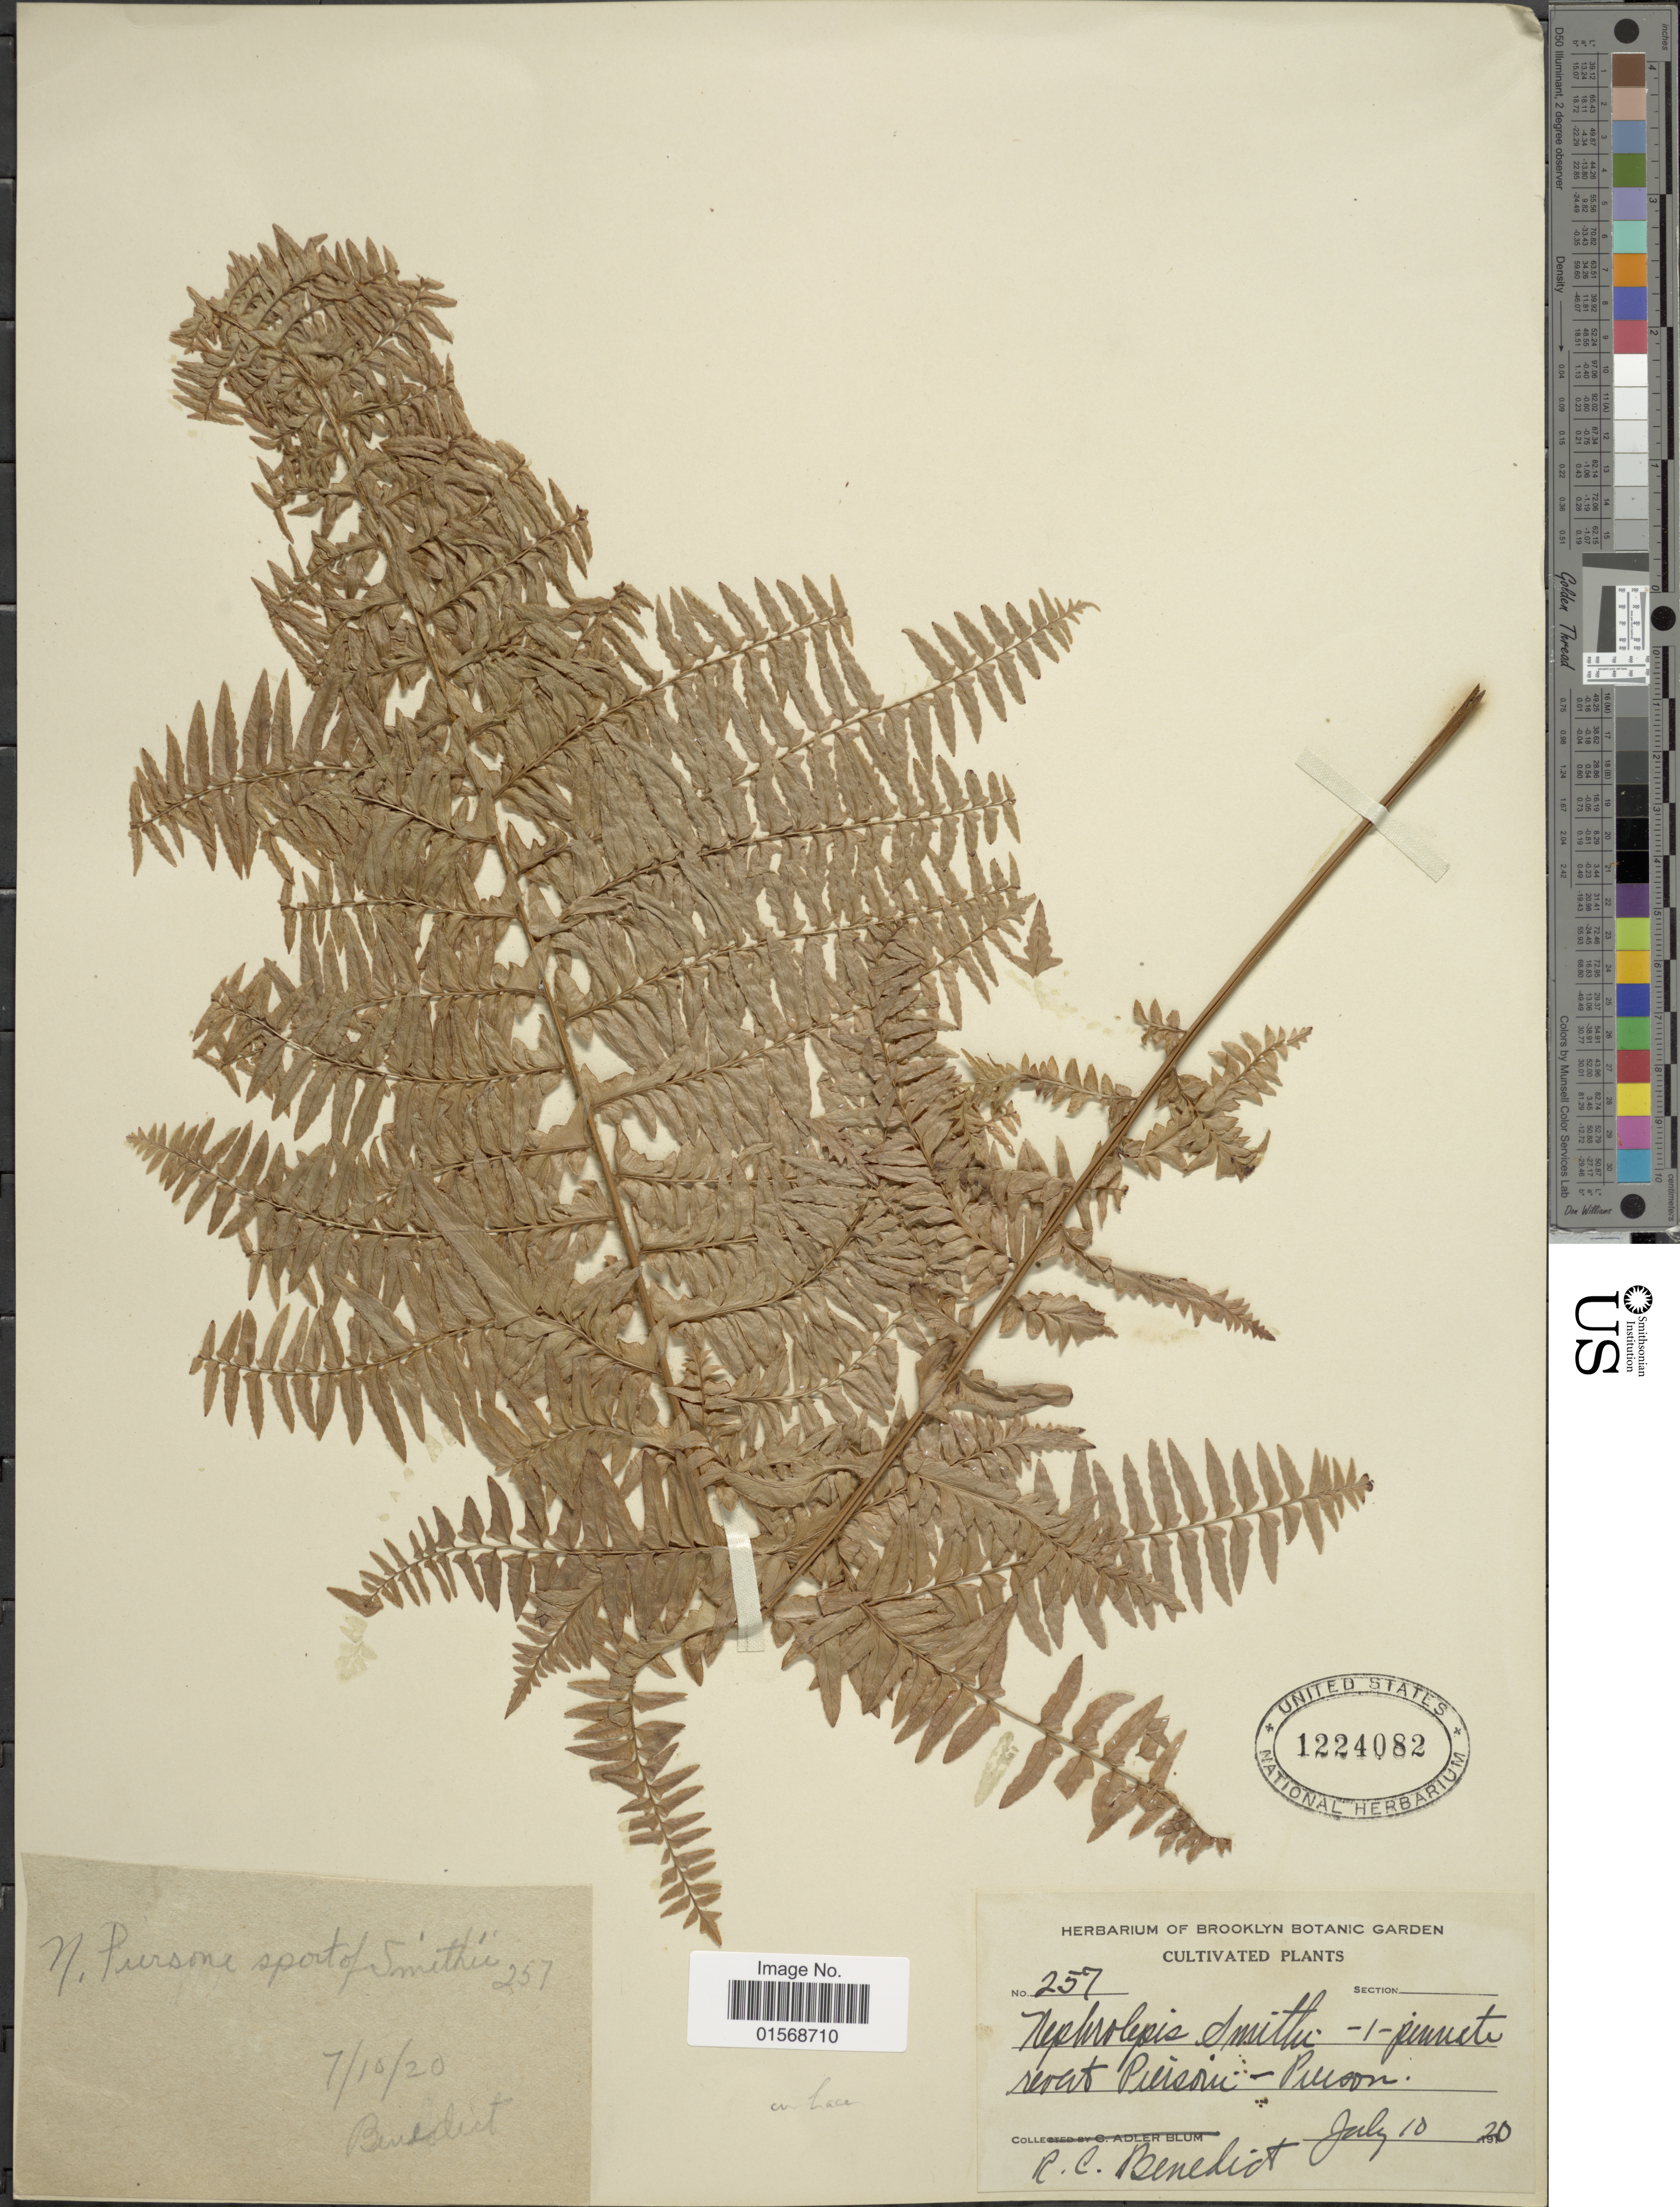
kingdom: Plantae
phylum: Tracheophyta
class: Polypodiopsida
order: Polypodiales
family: Nephrolepidaceae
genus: Nephrolepis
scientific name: Nephrolepis 'Lau'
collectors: R. C. Benedict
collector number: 257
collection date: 1920-07-10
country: United States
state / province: New York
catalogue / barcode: US 1224082